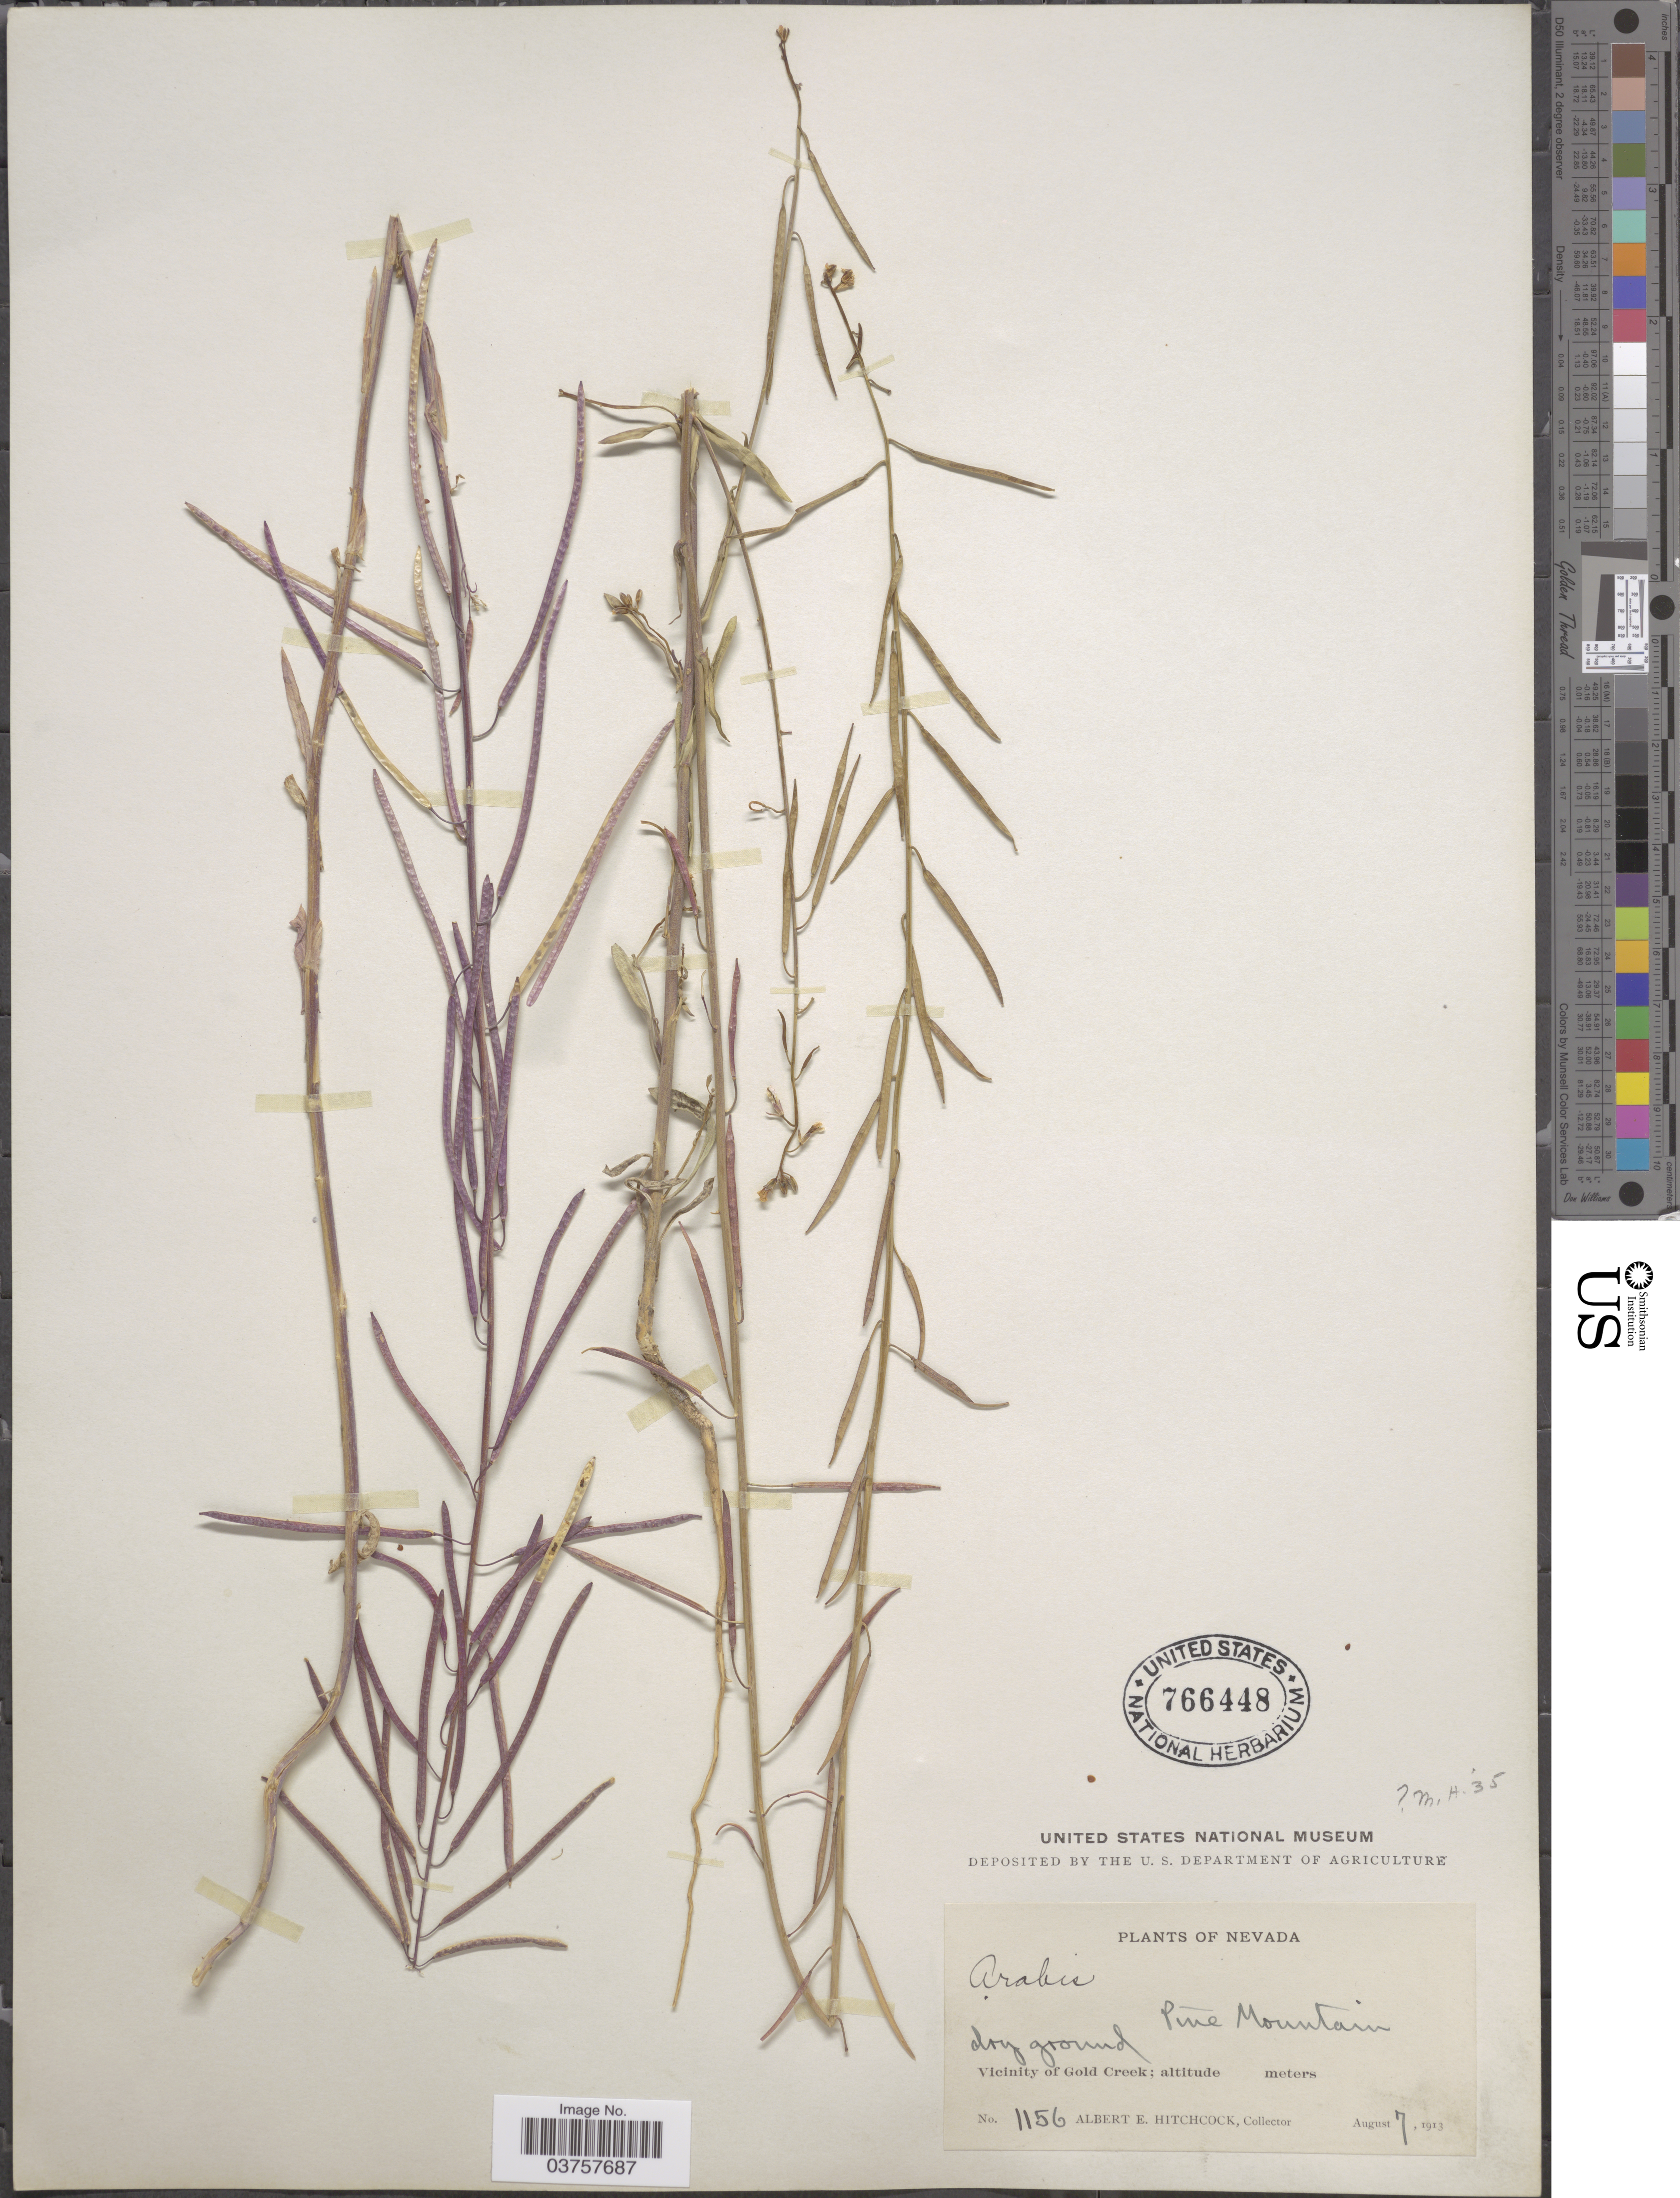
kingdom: Plantae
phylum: Tracheophyta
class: Magnoliopsida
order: Brassicales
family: Brassicaceae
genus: Arabis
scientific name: Arabis holboellii var. retrofracta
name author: Rydb.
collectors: A. Hitchcock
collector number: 1156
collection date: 1913-08-07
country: United States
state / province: Nevada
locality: Pine Mountain. Vicinity of Gold Creek.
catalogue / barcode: US 766448